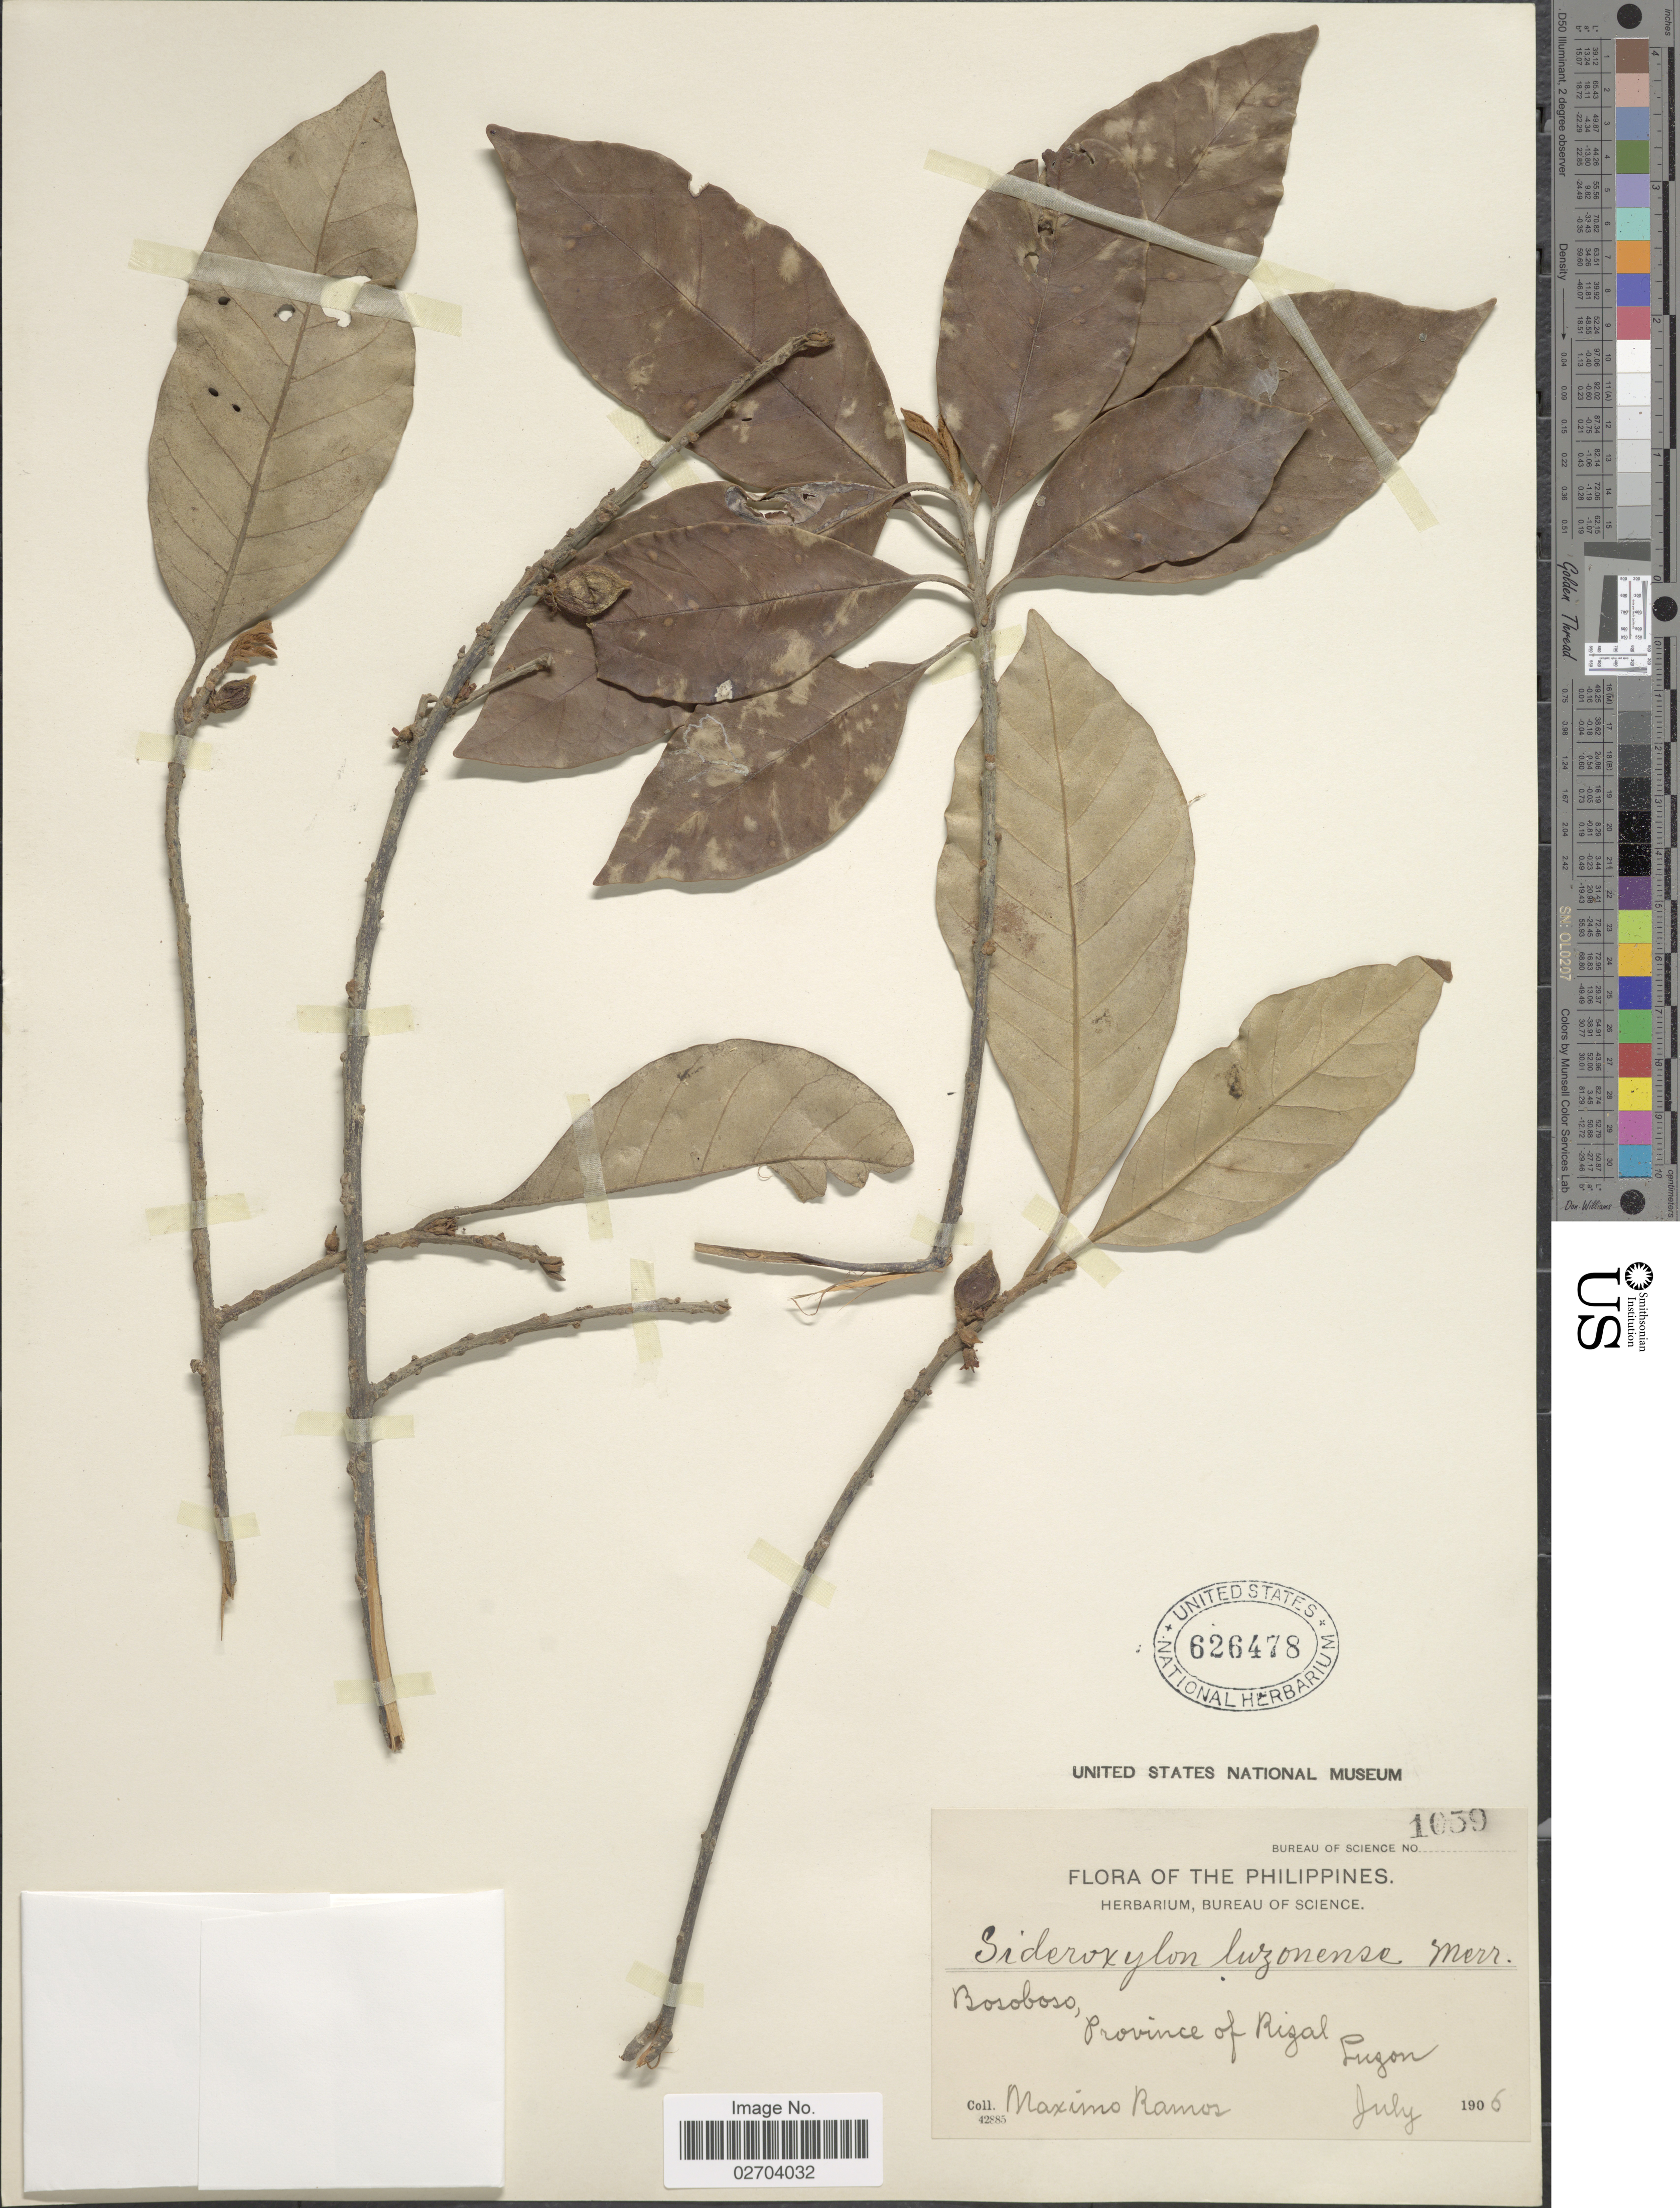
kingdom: Plantae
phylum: Tracheophyta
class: Magnoliopsida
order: Ericales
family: Sapotaceae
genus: Sideroxylon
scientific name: Sideroxylon luzoniense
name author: Merr.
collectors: M. Ramos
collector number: Bureau of Science 1039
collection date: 1906-07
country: Philippines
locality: Bosoboso, Province of Rizal, Luzon.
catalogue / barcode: US 626478